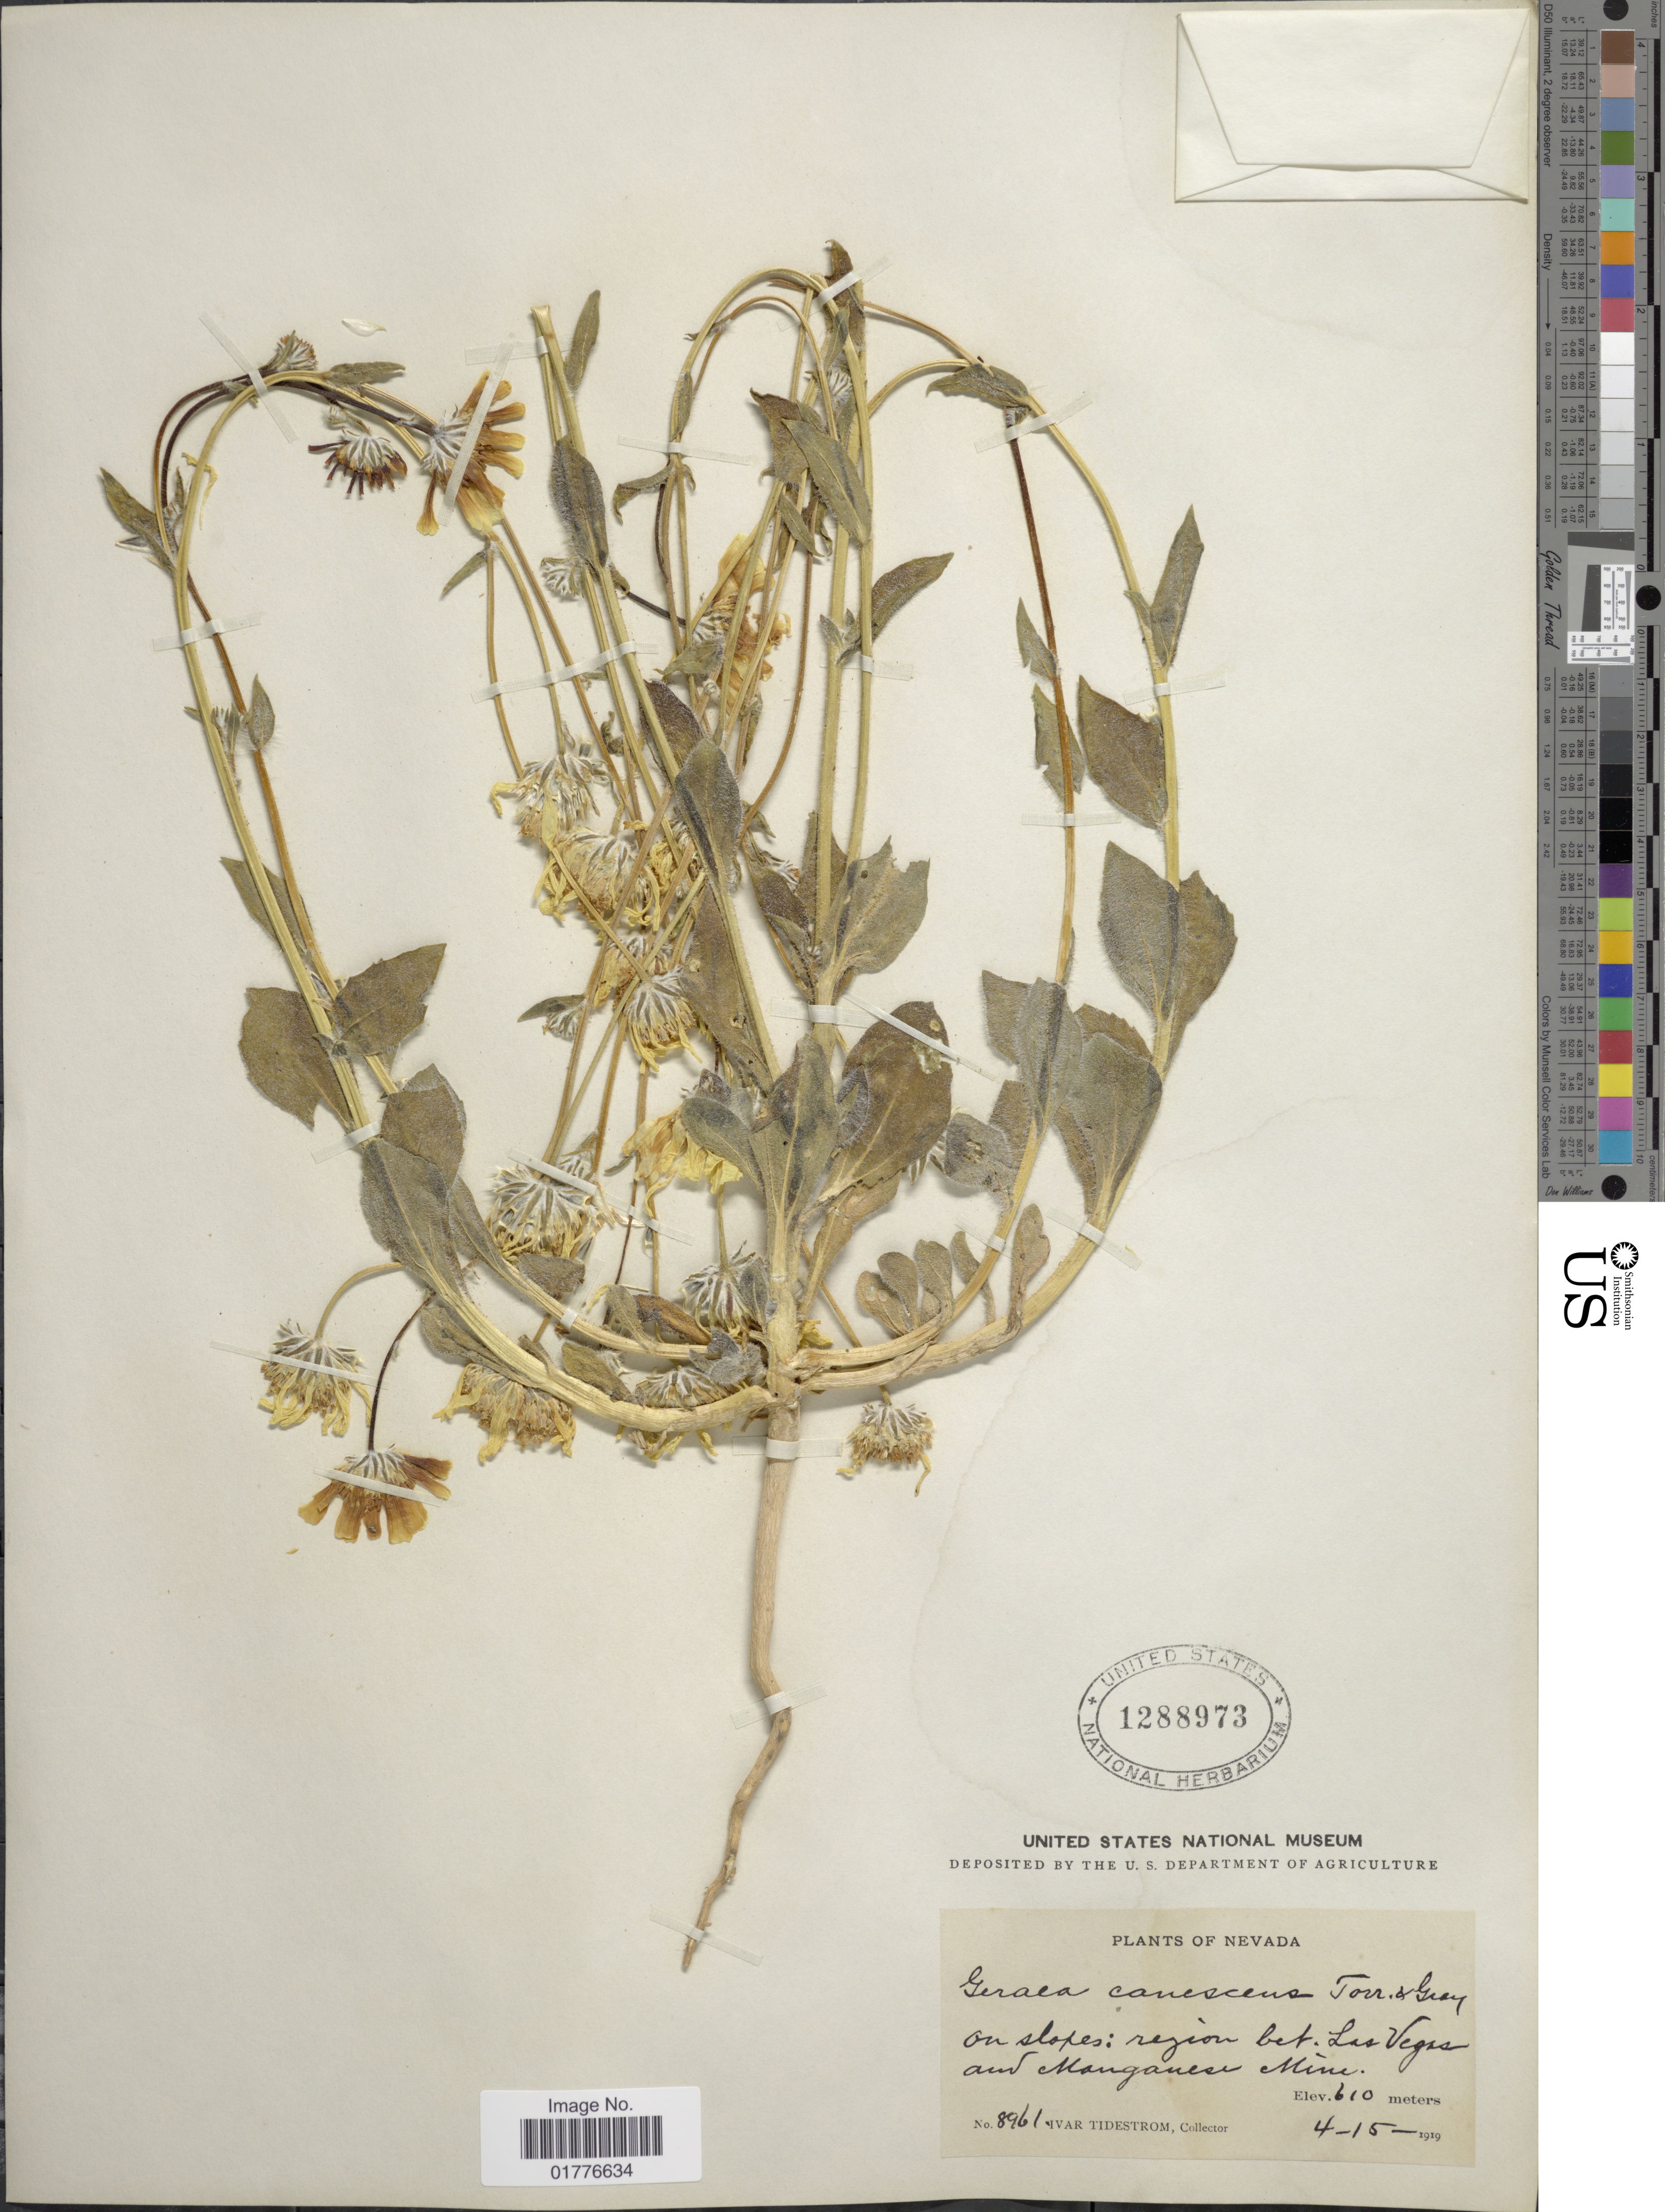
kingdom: Plantae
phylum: Tracheophyta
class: Magnoliopsida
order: Asterales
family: Asteraceae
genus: Geraea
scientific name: Geraea canescens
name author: Torr. & A. Gray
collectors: I. F. Tidestrom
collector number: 8961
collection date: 1919-04-15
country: United States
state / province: Nevada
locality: On slopes: region bet. Las Vegas and Manganesa Min.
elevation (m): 610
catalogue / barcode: US 1288973